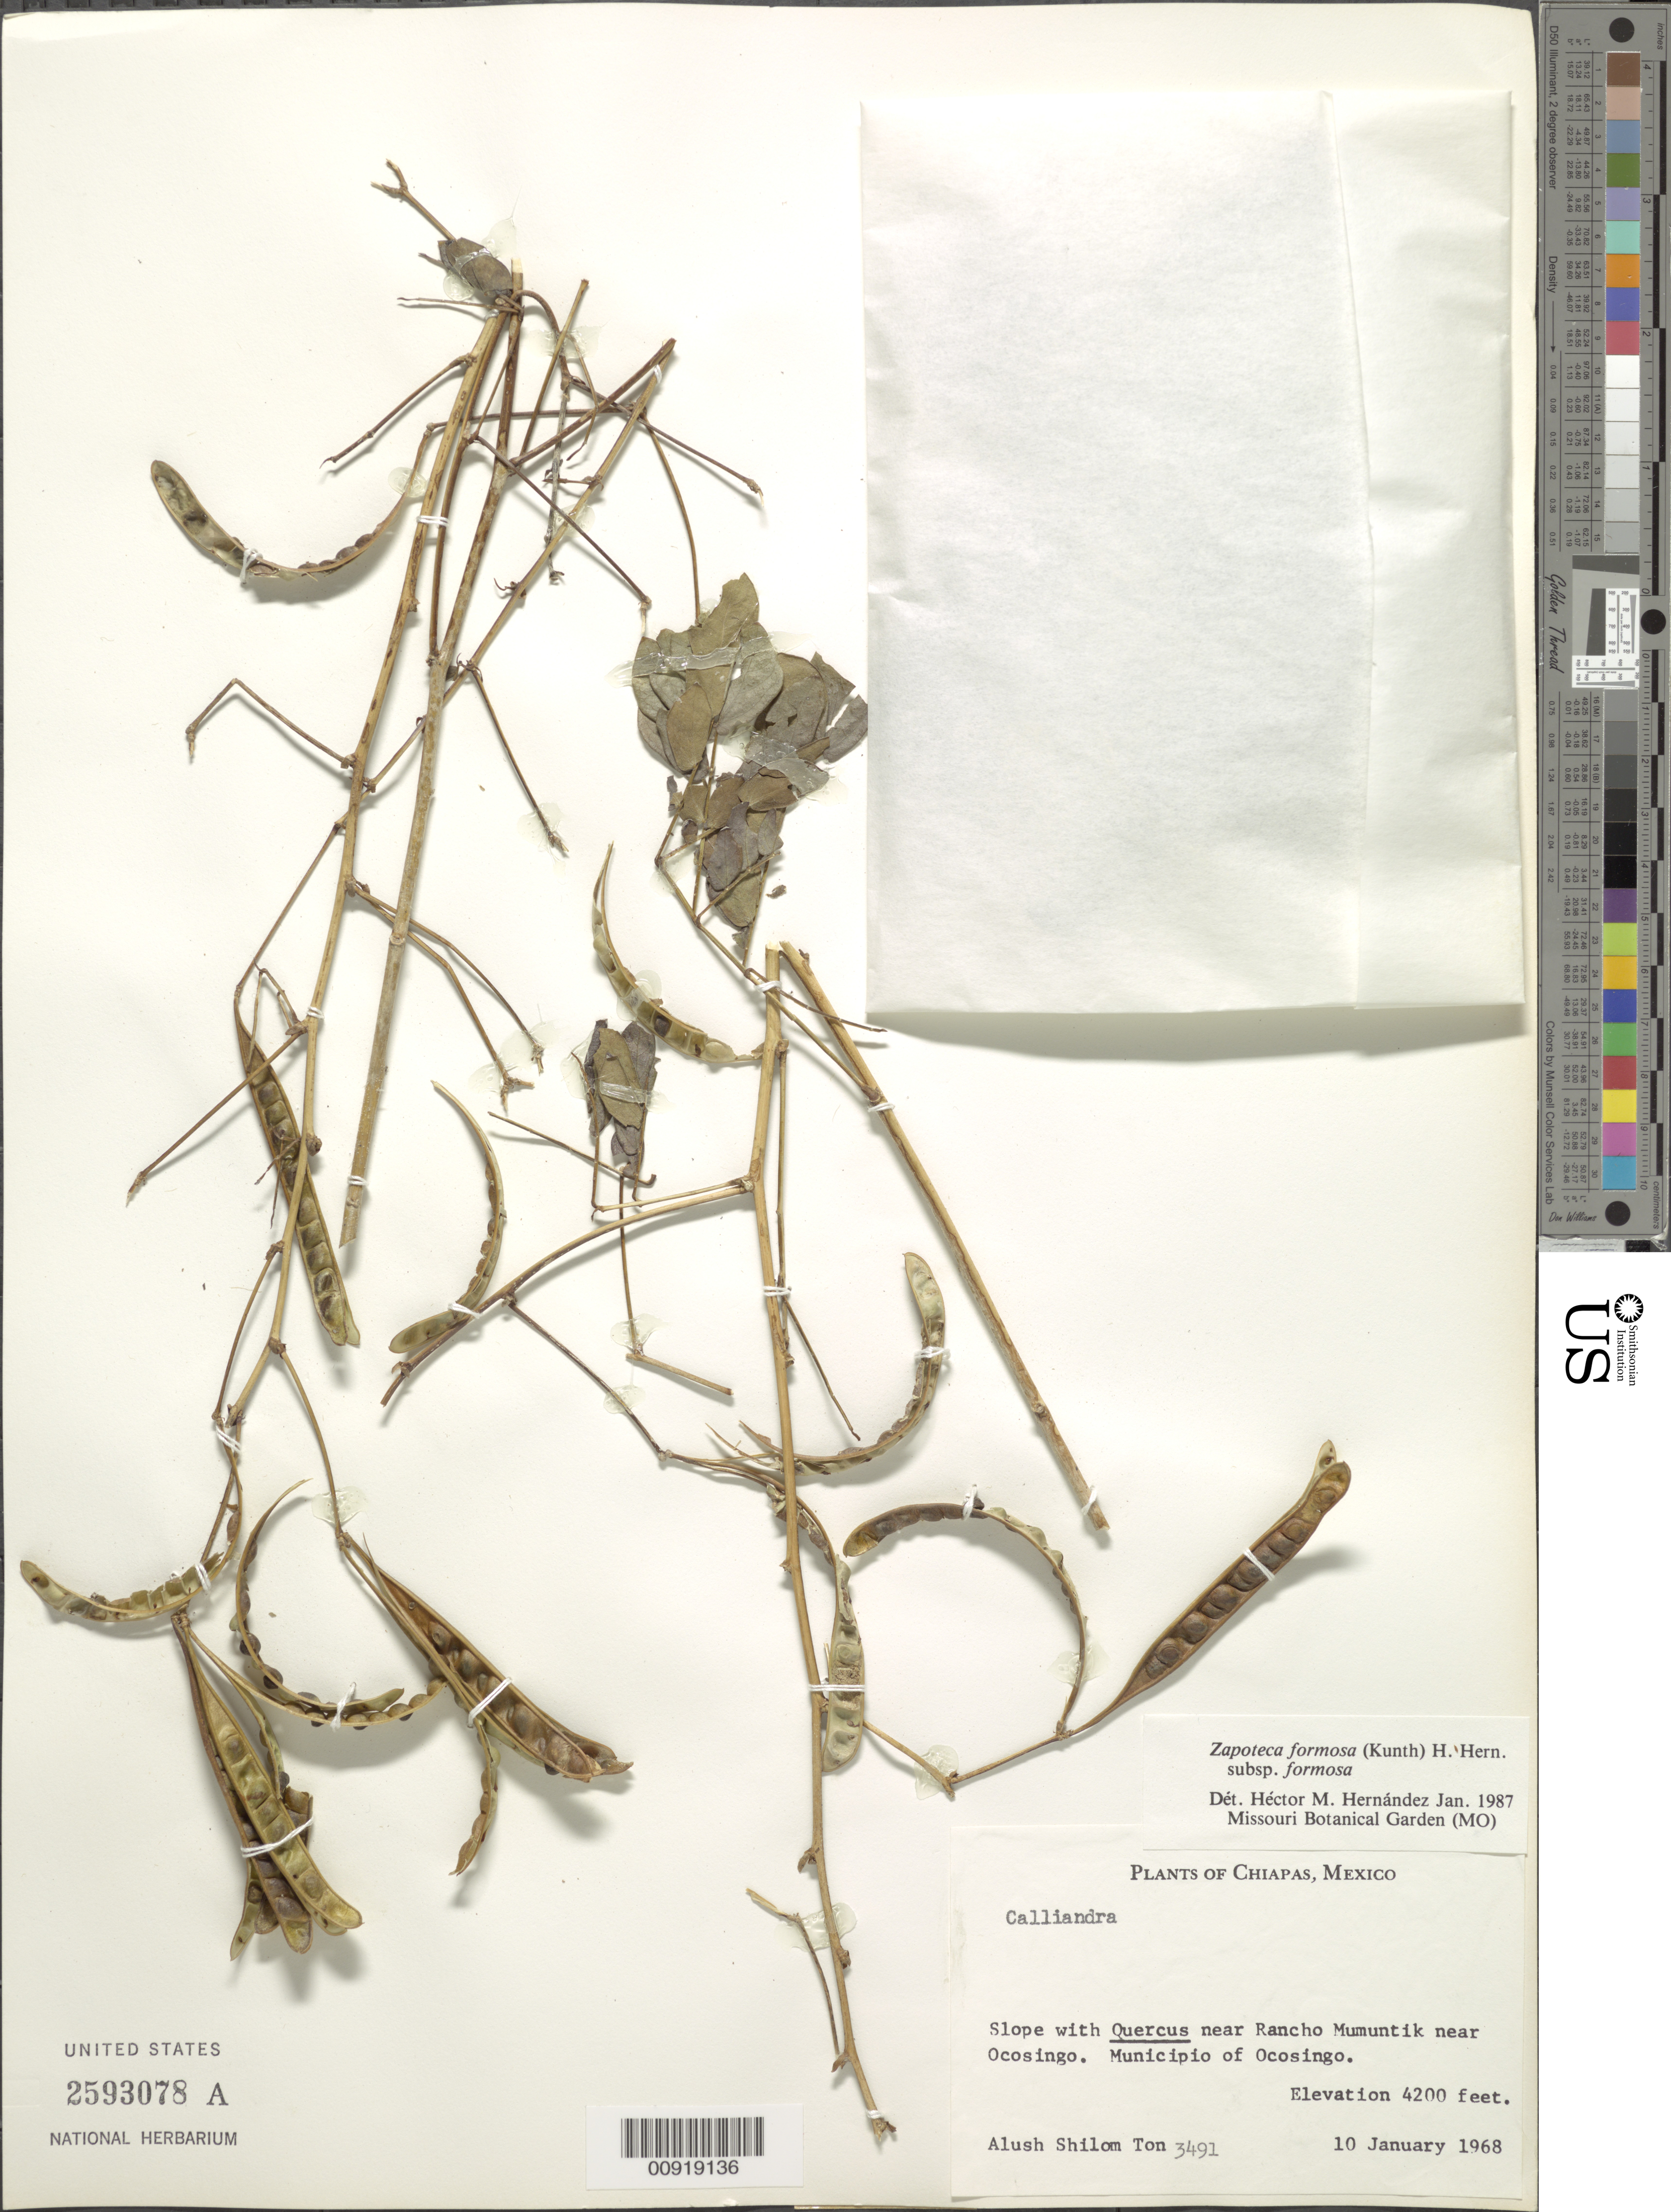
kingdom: Plantae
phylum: Tracheophyta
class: Magnoliopsida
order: Fabales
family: Fabaceae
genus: Zapoteca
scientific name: Zapoteca formosa subsp. formosa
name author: (Kunth) H.M. Hern.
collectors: A. Shilom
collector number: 3491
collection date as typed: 10 Jan 1968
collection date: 1968-01-10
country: Mexico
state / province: Chiapas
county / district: Ocosingo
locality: Near Rancho Mumuntik near Ocosingo. Municipio of Ocosingo, Chiapas.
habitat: Slope with Quercus.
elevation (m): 1280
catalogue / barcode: US 2593078A